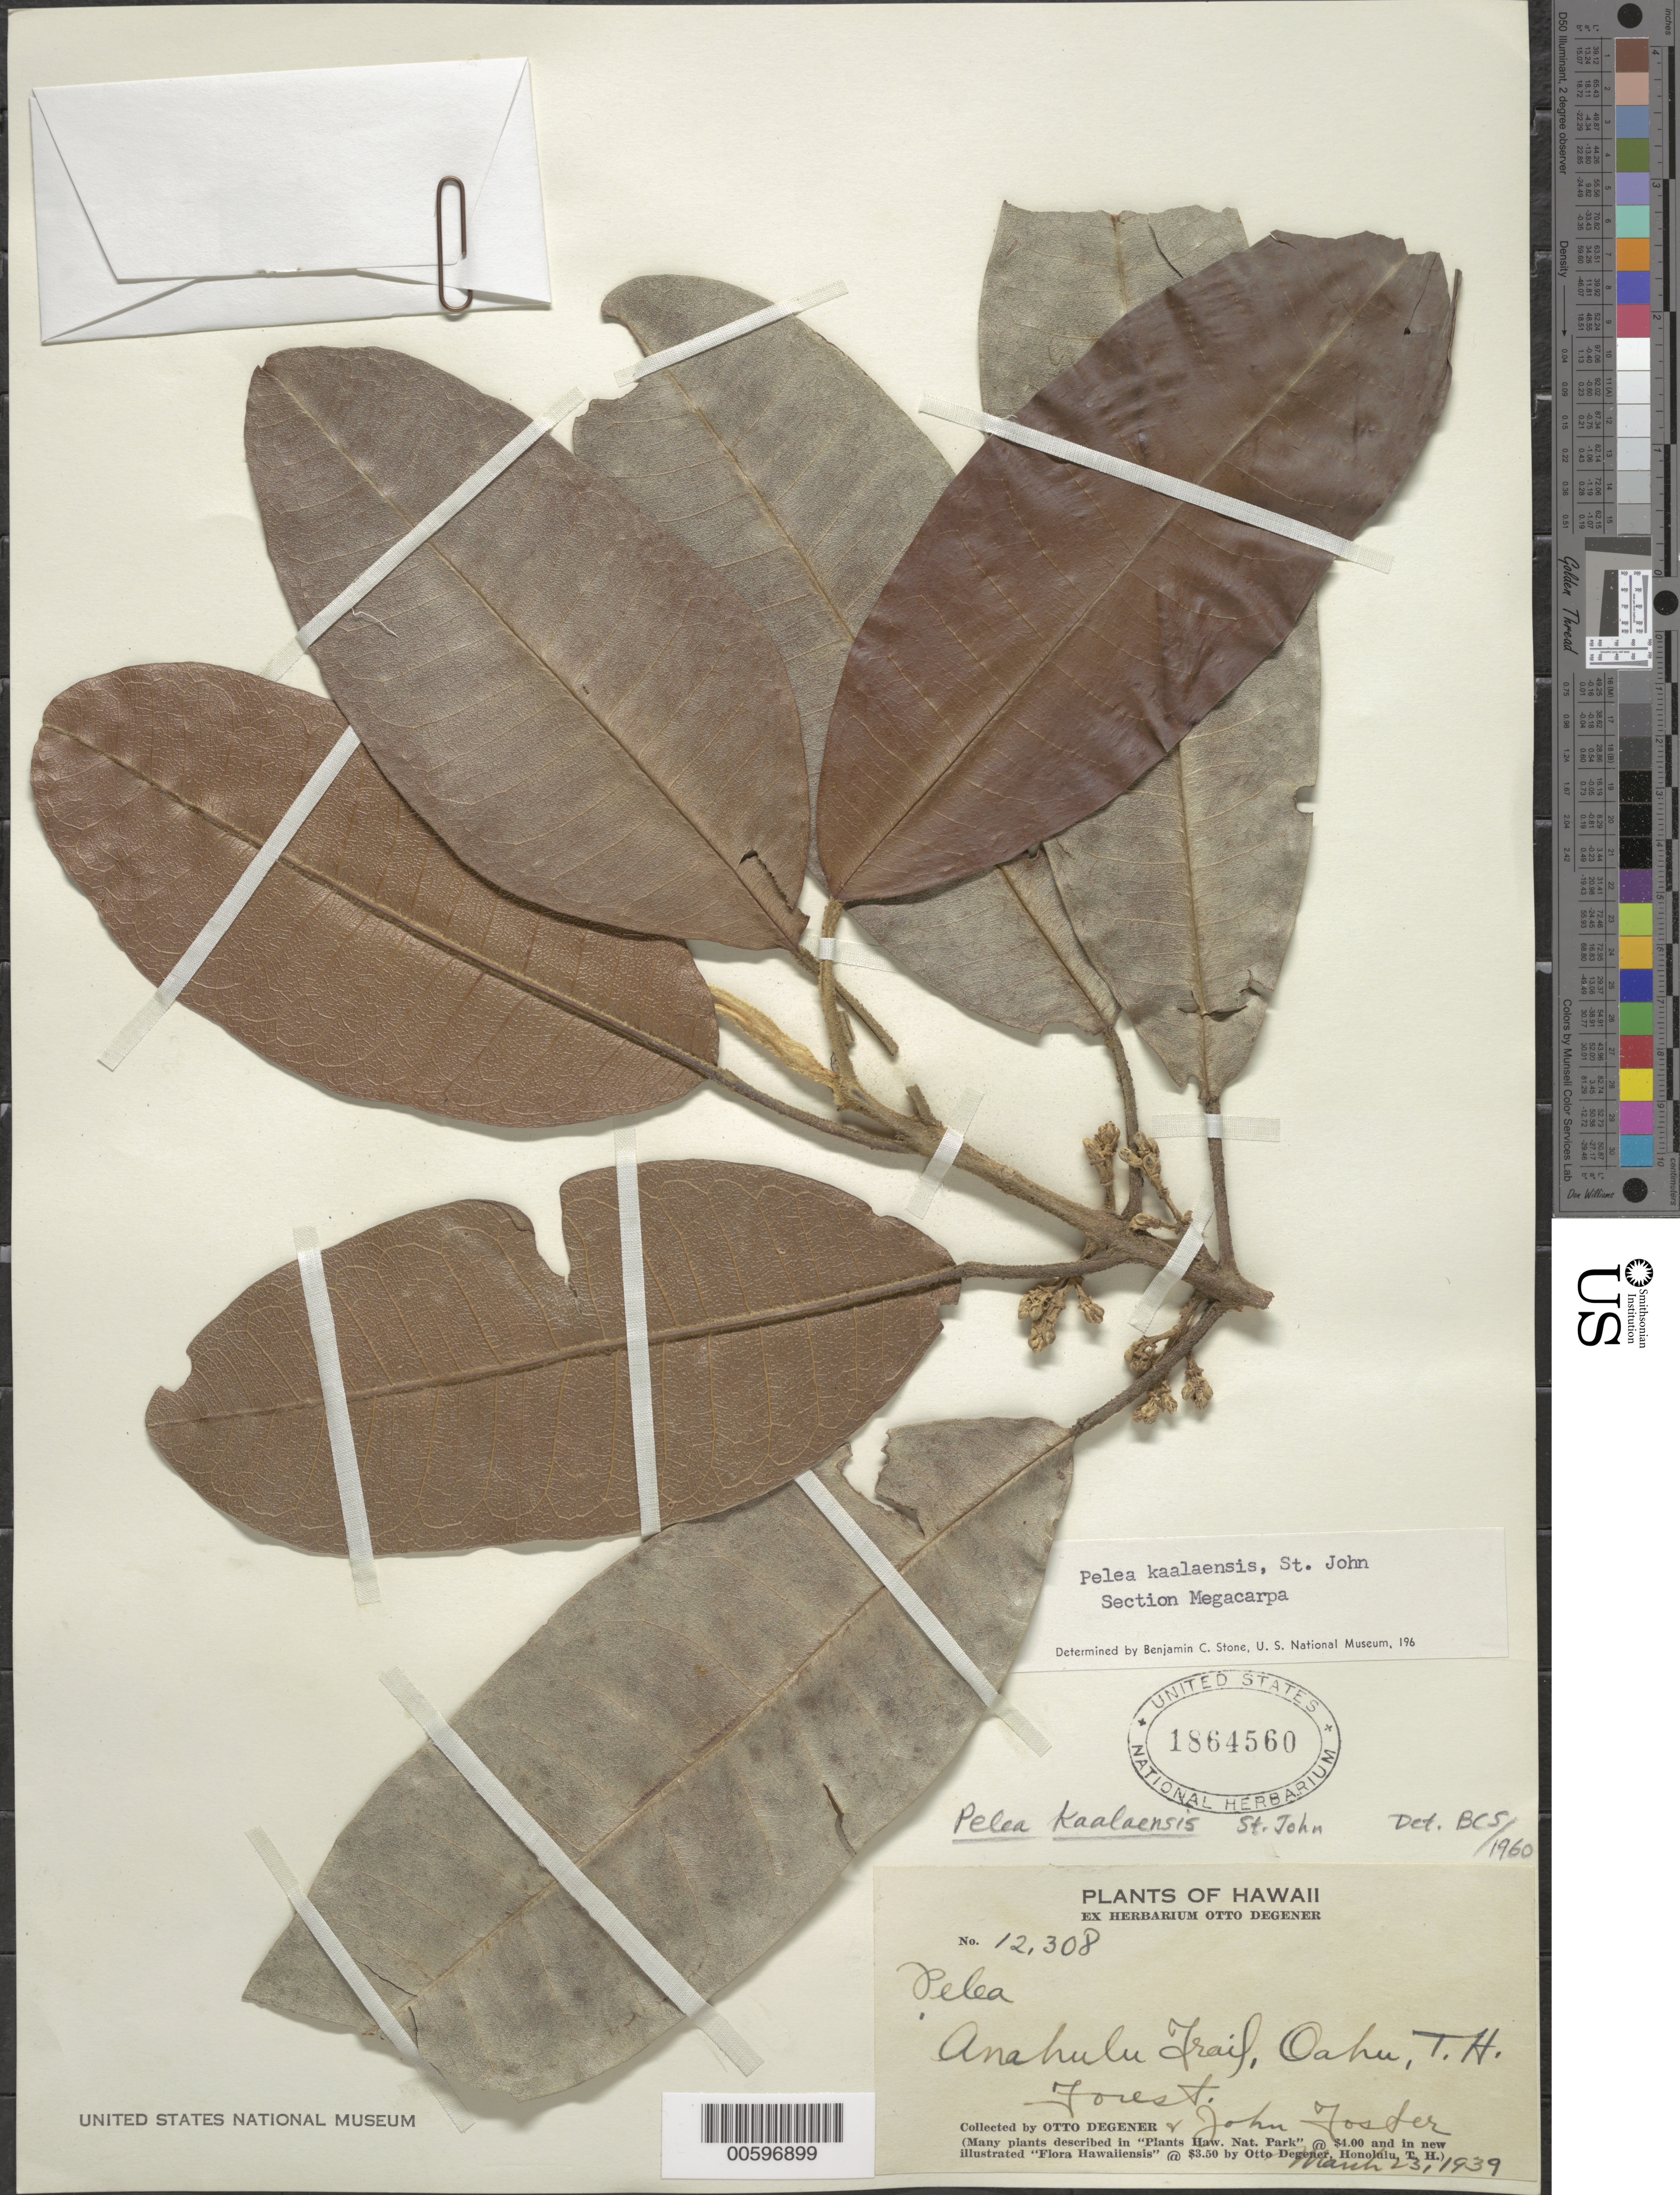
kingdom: Plantae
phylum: Tracheophyta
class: Magnoliopsida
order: Sapindales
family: Rutaceae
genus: Melicope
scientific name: Melicope kaalaensis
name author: (H. St. John) T.G. Hartley & B.C. Stone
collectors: O. Degener & J. Foster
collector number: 12308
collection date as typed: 23 Mar 1939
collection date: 1939-03-23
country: United States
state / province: Hawaii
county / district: Honolulu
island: Oahu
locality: Anahulu Trail.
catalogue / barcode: US 1864560